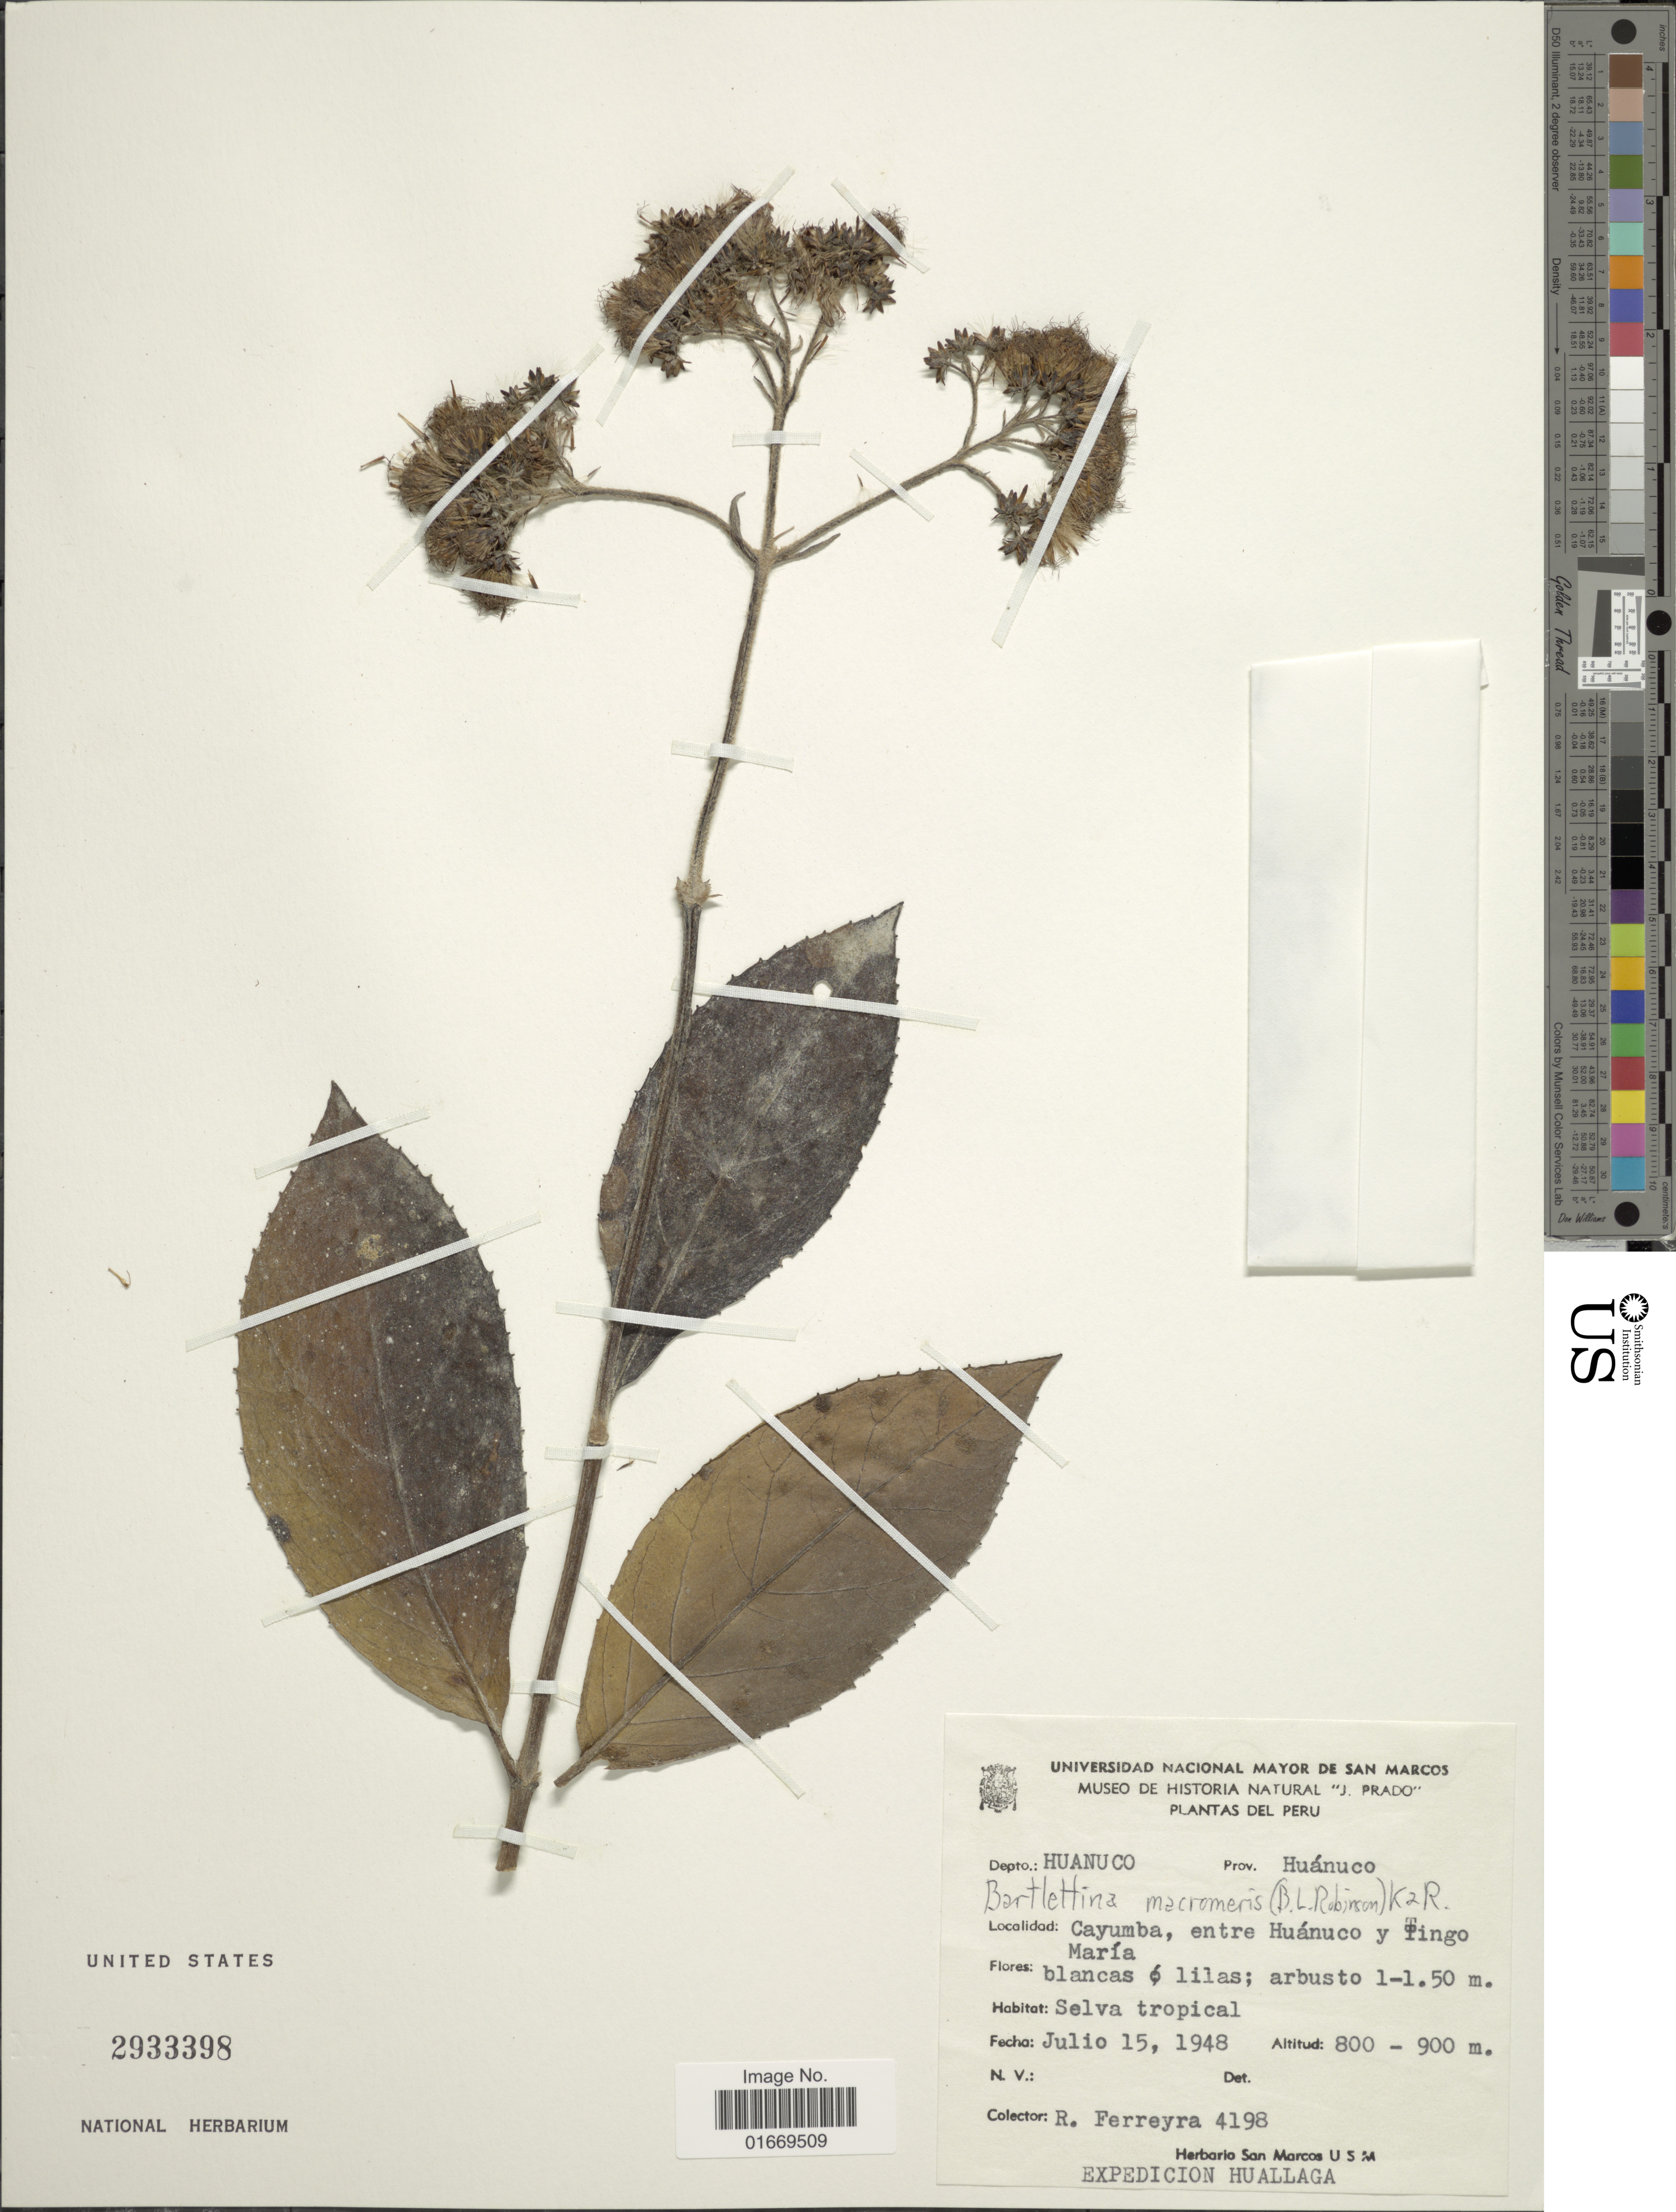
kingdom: Plantae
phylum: Tracheophyta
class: Magnoliopsida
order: Asterales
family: Asteraceae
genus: Bartlettina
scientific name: Bartlettina macromeris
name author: (B.L. Rob.) R.M. King & H. Rob.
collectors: R. A. Ferreyra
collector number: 4198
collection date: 1948-07-15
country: Peru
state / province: Huánuco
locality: Depto. Huanuco, Cayumba,entre Huánuco y Tingo María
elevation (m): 800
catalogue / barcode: US 2933398